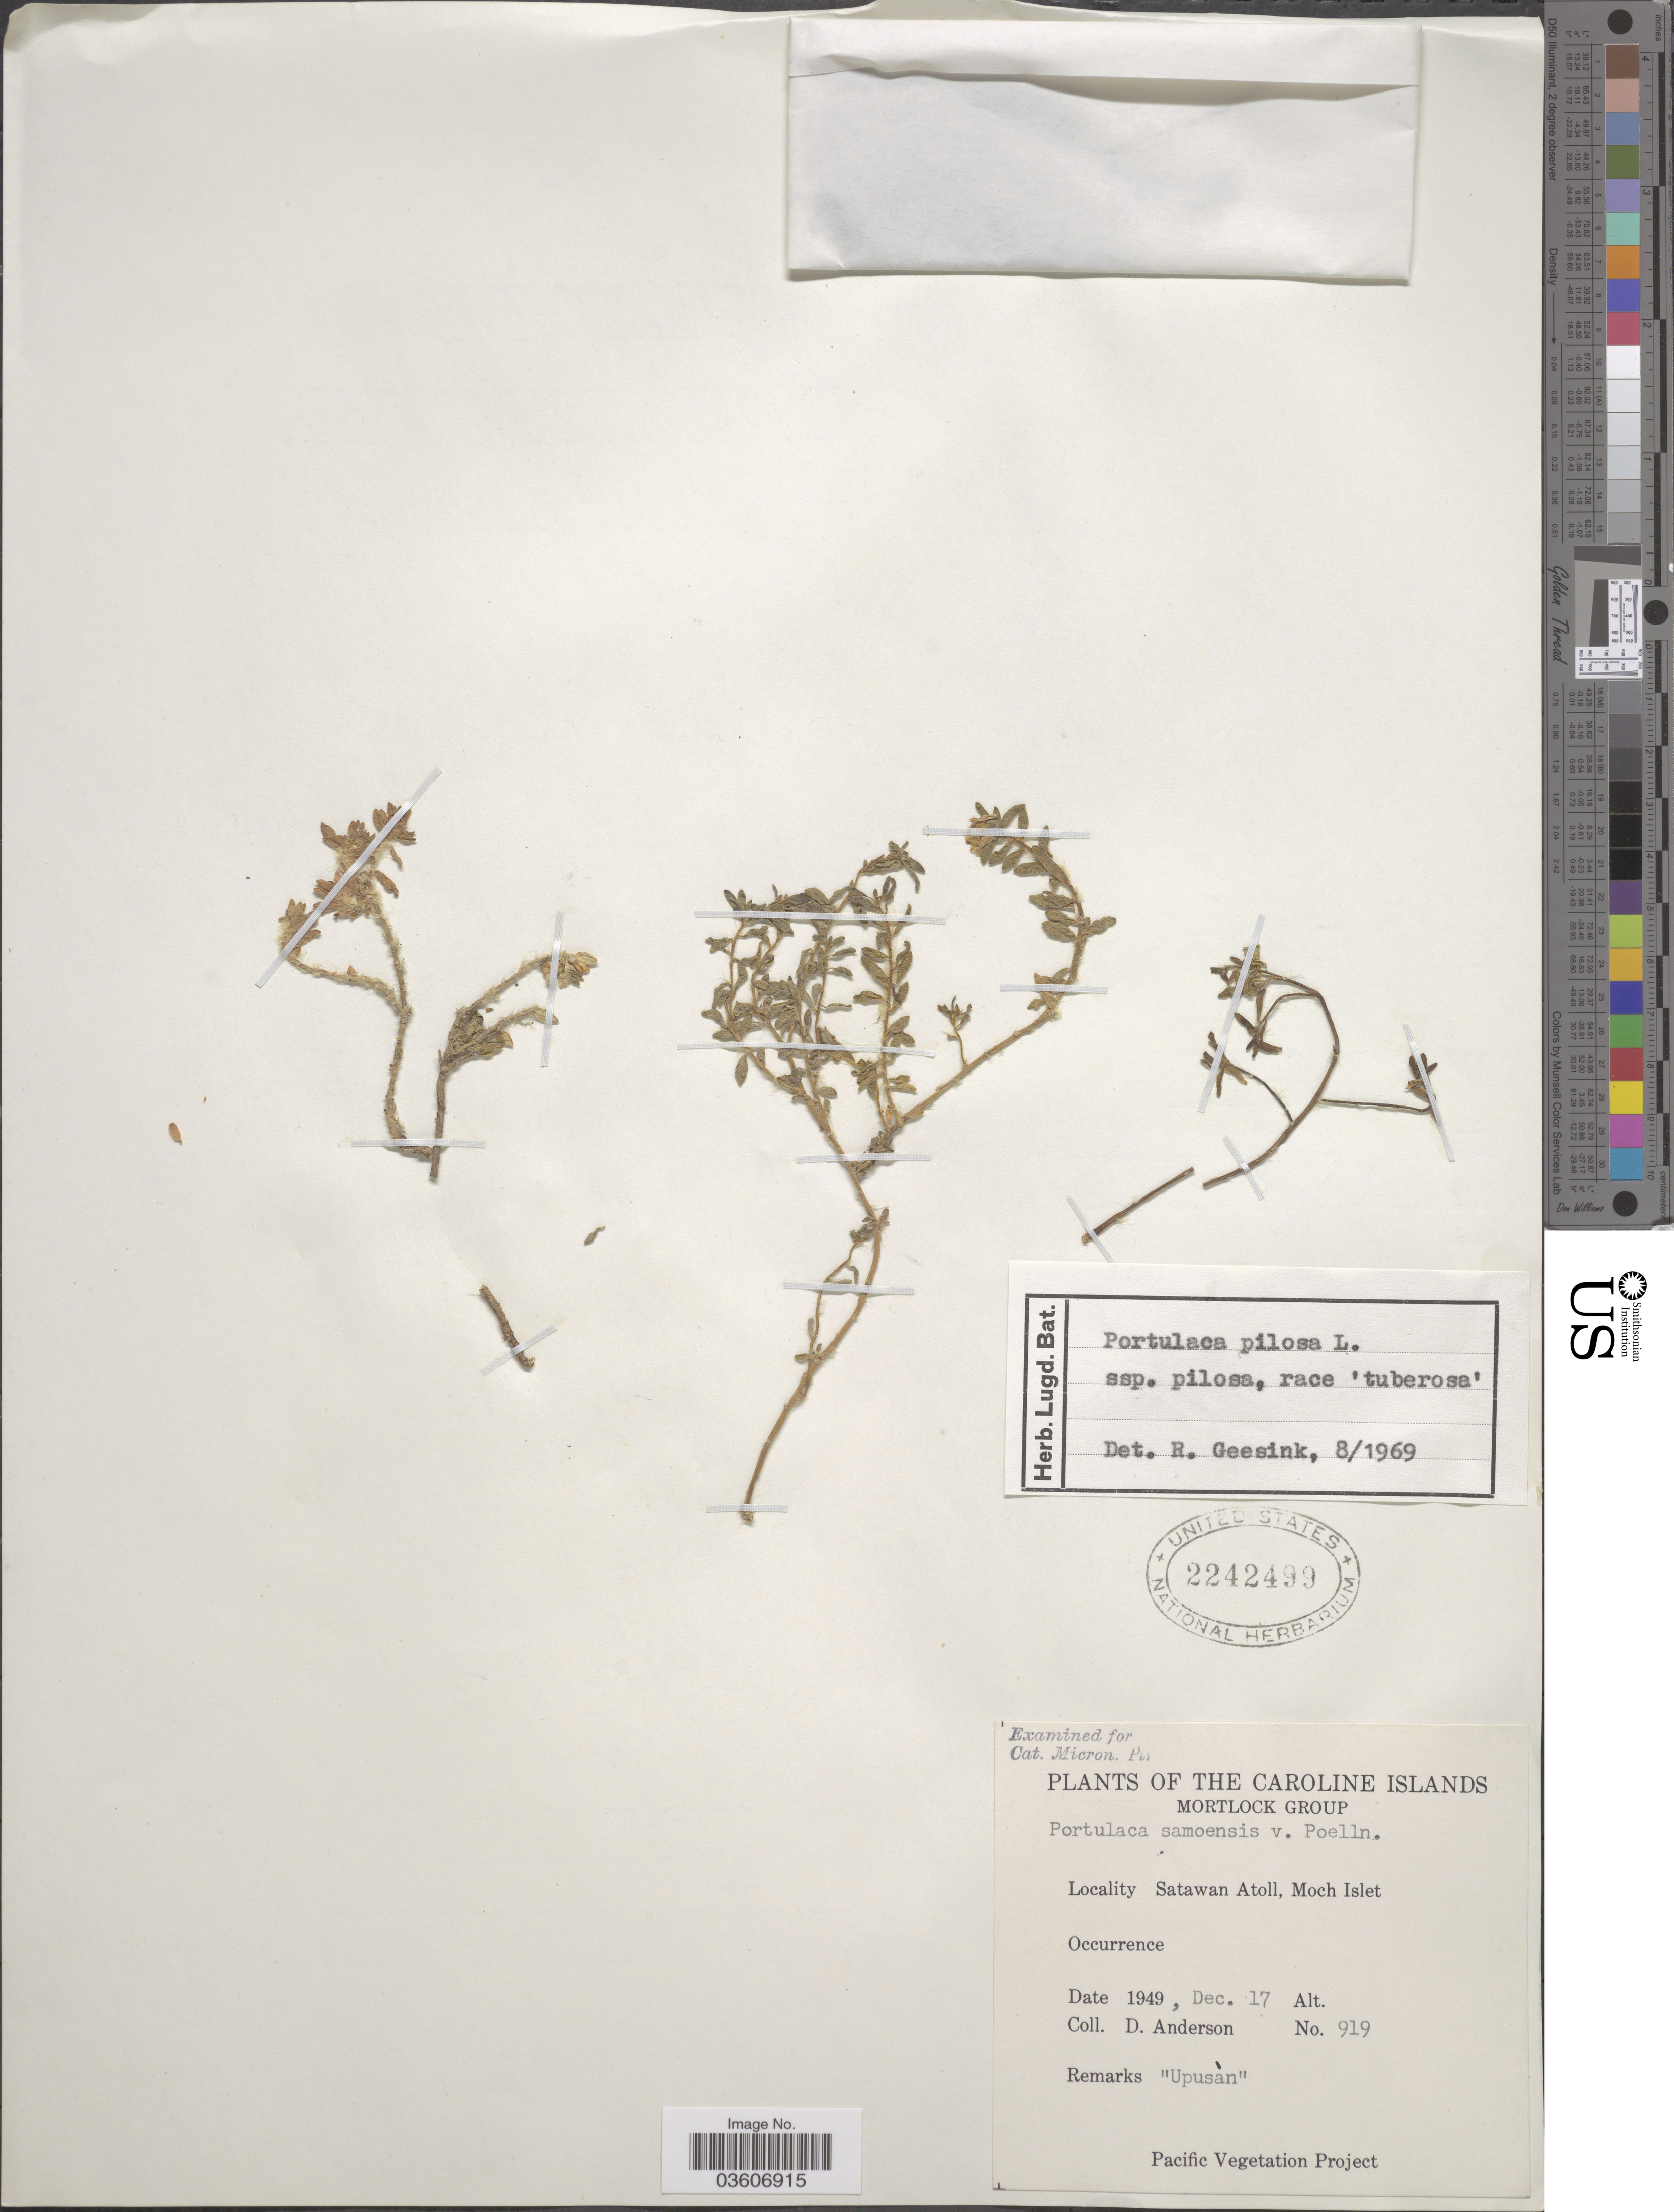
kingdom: Plantae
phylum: Tracheophyta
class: Magnoliopsida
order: Caryophyllales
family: Portulacaceae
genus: Portulaca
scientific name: Portulaca australis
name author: Endl.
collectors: D. Anderson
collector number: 919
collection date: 1949-12-17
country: Micronesia, Federated States of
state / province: Truk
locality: The Caroline Islands. Mortlock Group. Satawan Atoll, Moch Islet.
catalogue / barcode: US 2242499